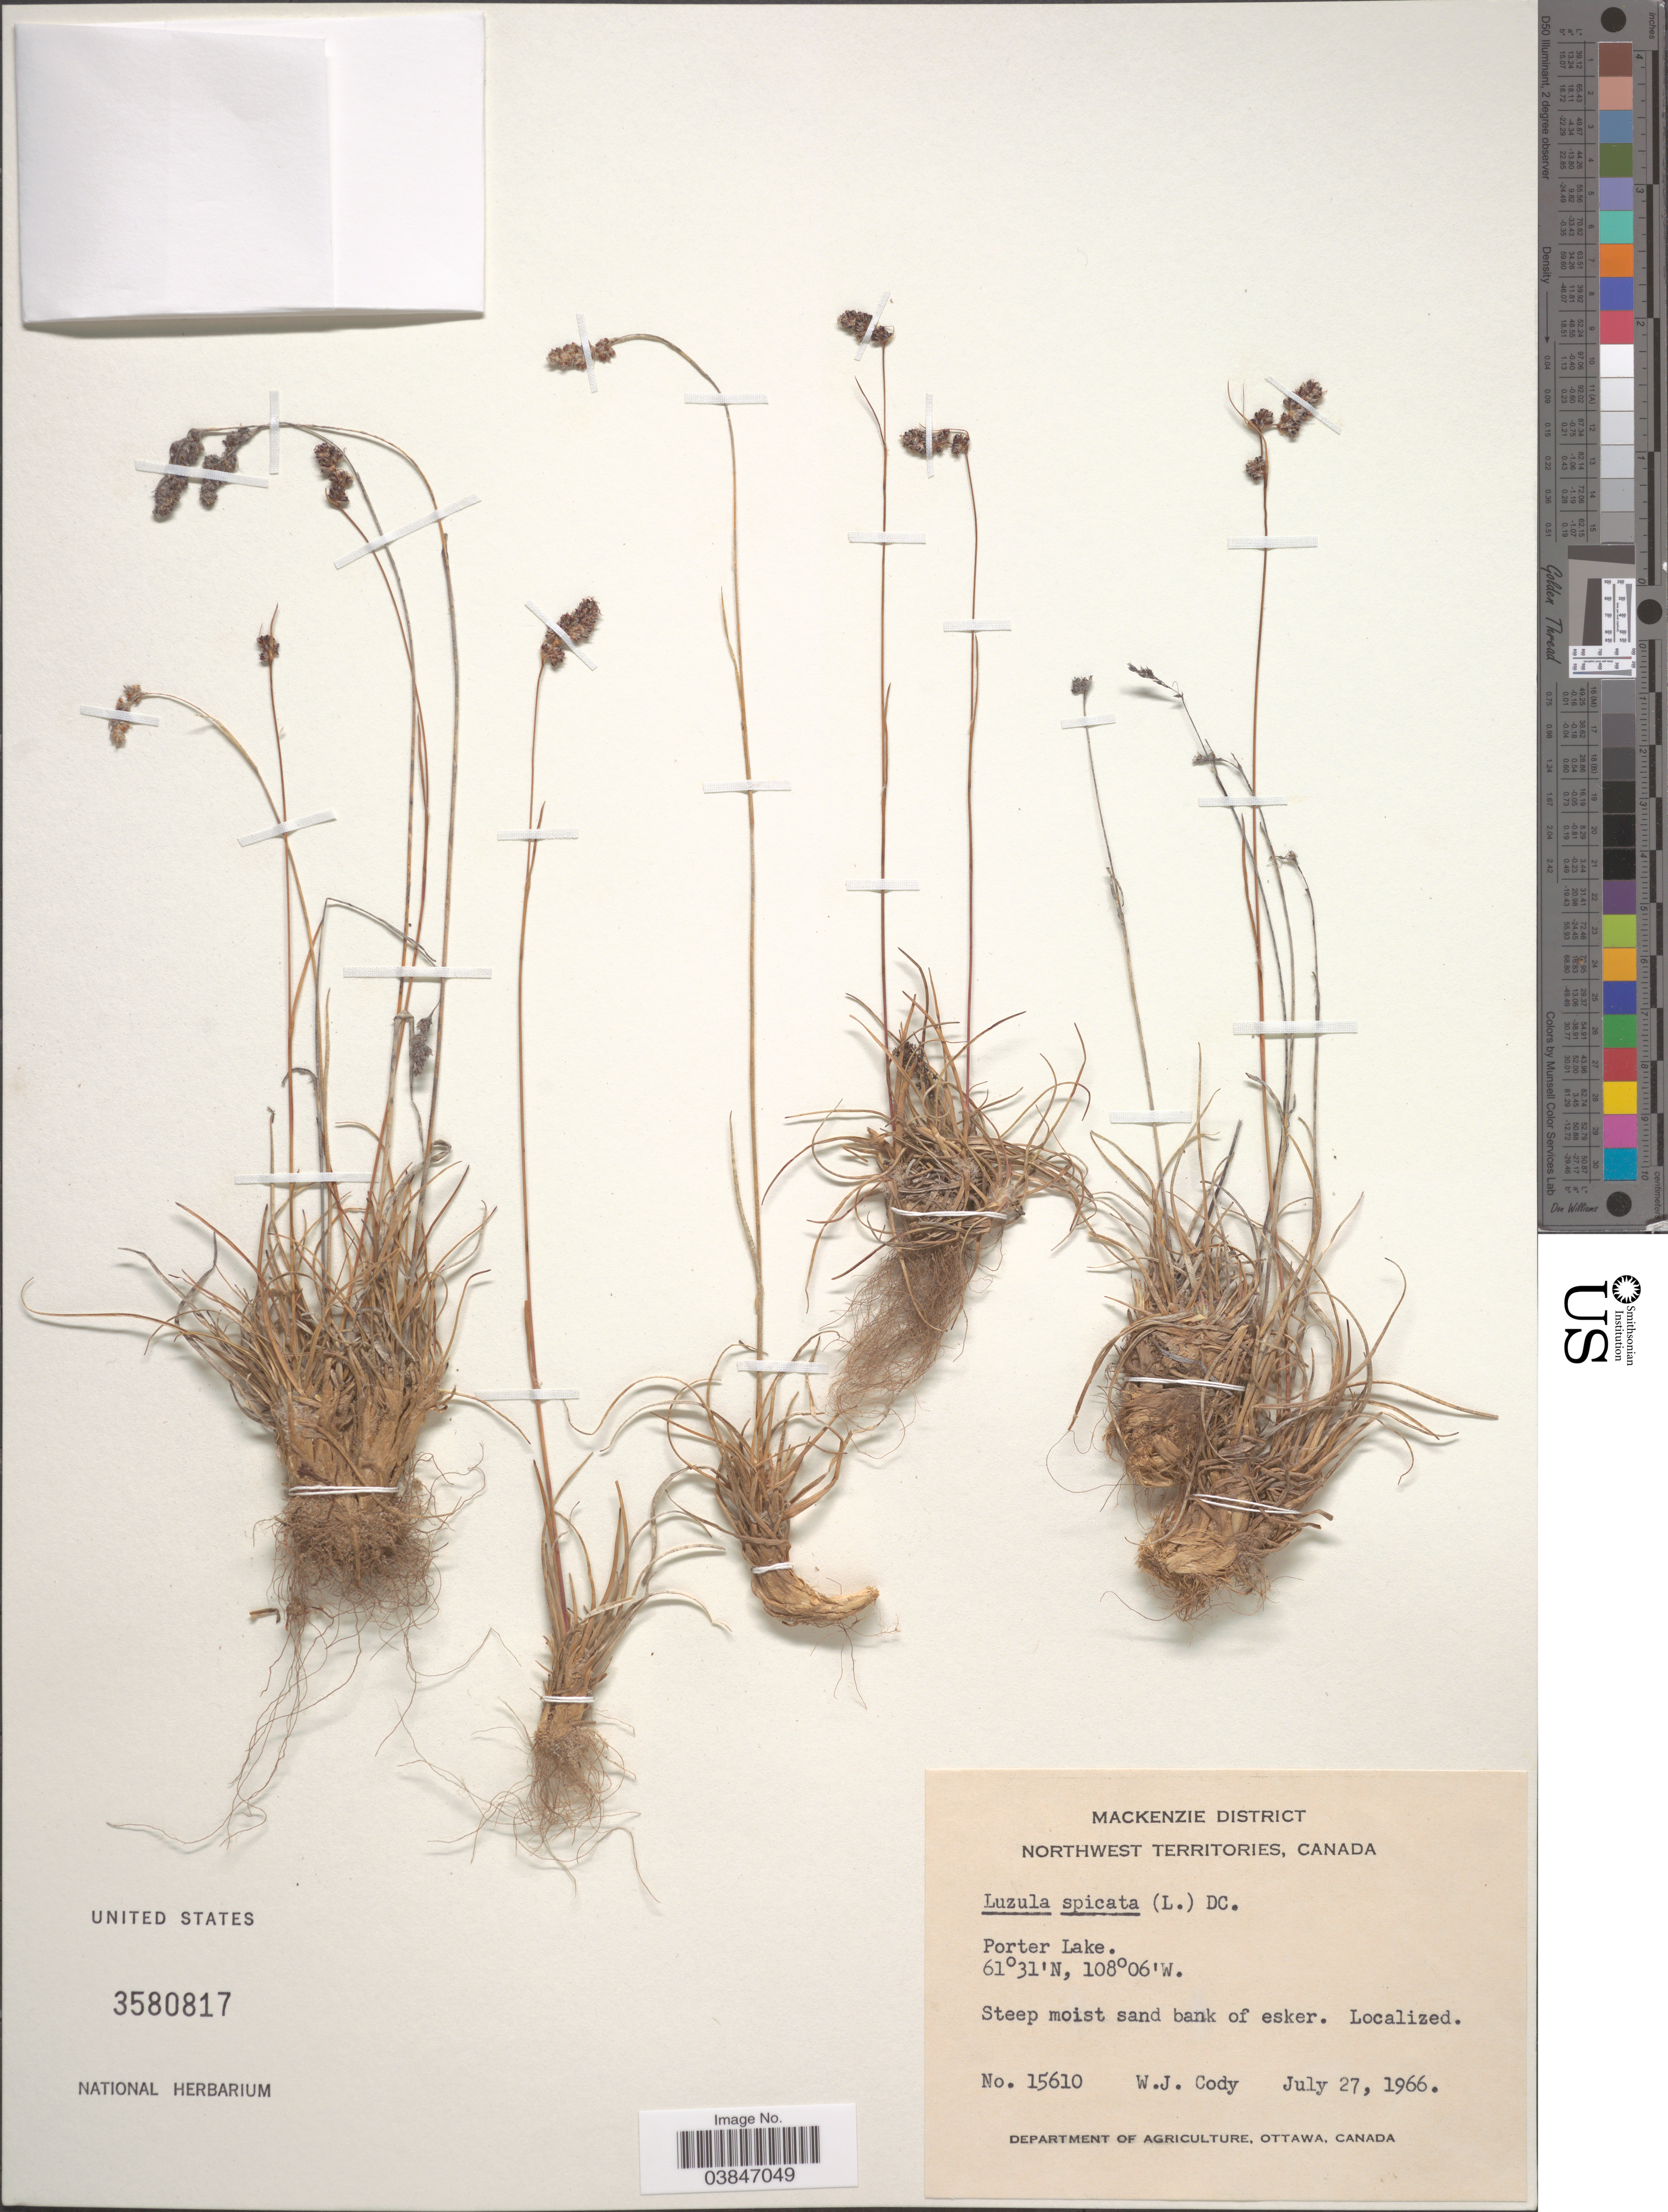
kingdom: Plantae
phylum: Tracheophyta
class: Liliopsida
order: Poales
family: Juncaceae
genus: Luzula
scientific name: Luzula spicata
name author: (L.) DC.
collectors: W. Cody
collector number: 15610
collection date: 1966-07-27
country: Canada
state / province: Northwest Territories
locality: Mackenzie District. Porter Lake.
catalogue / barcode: US 3580817